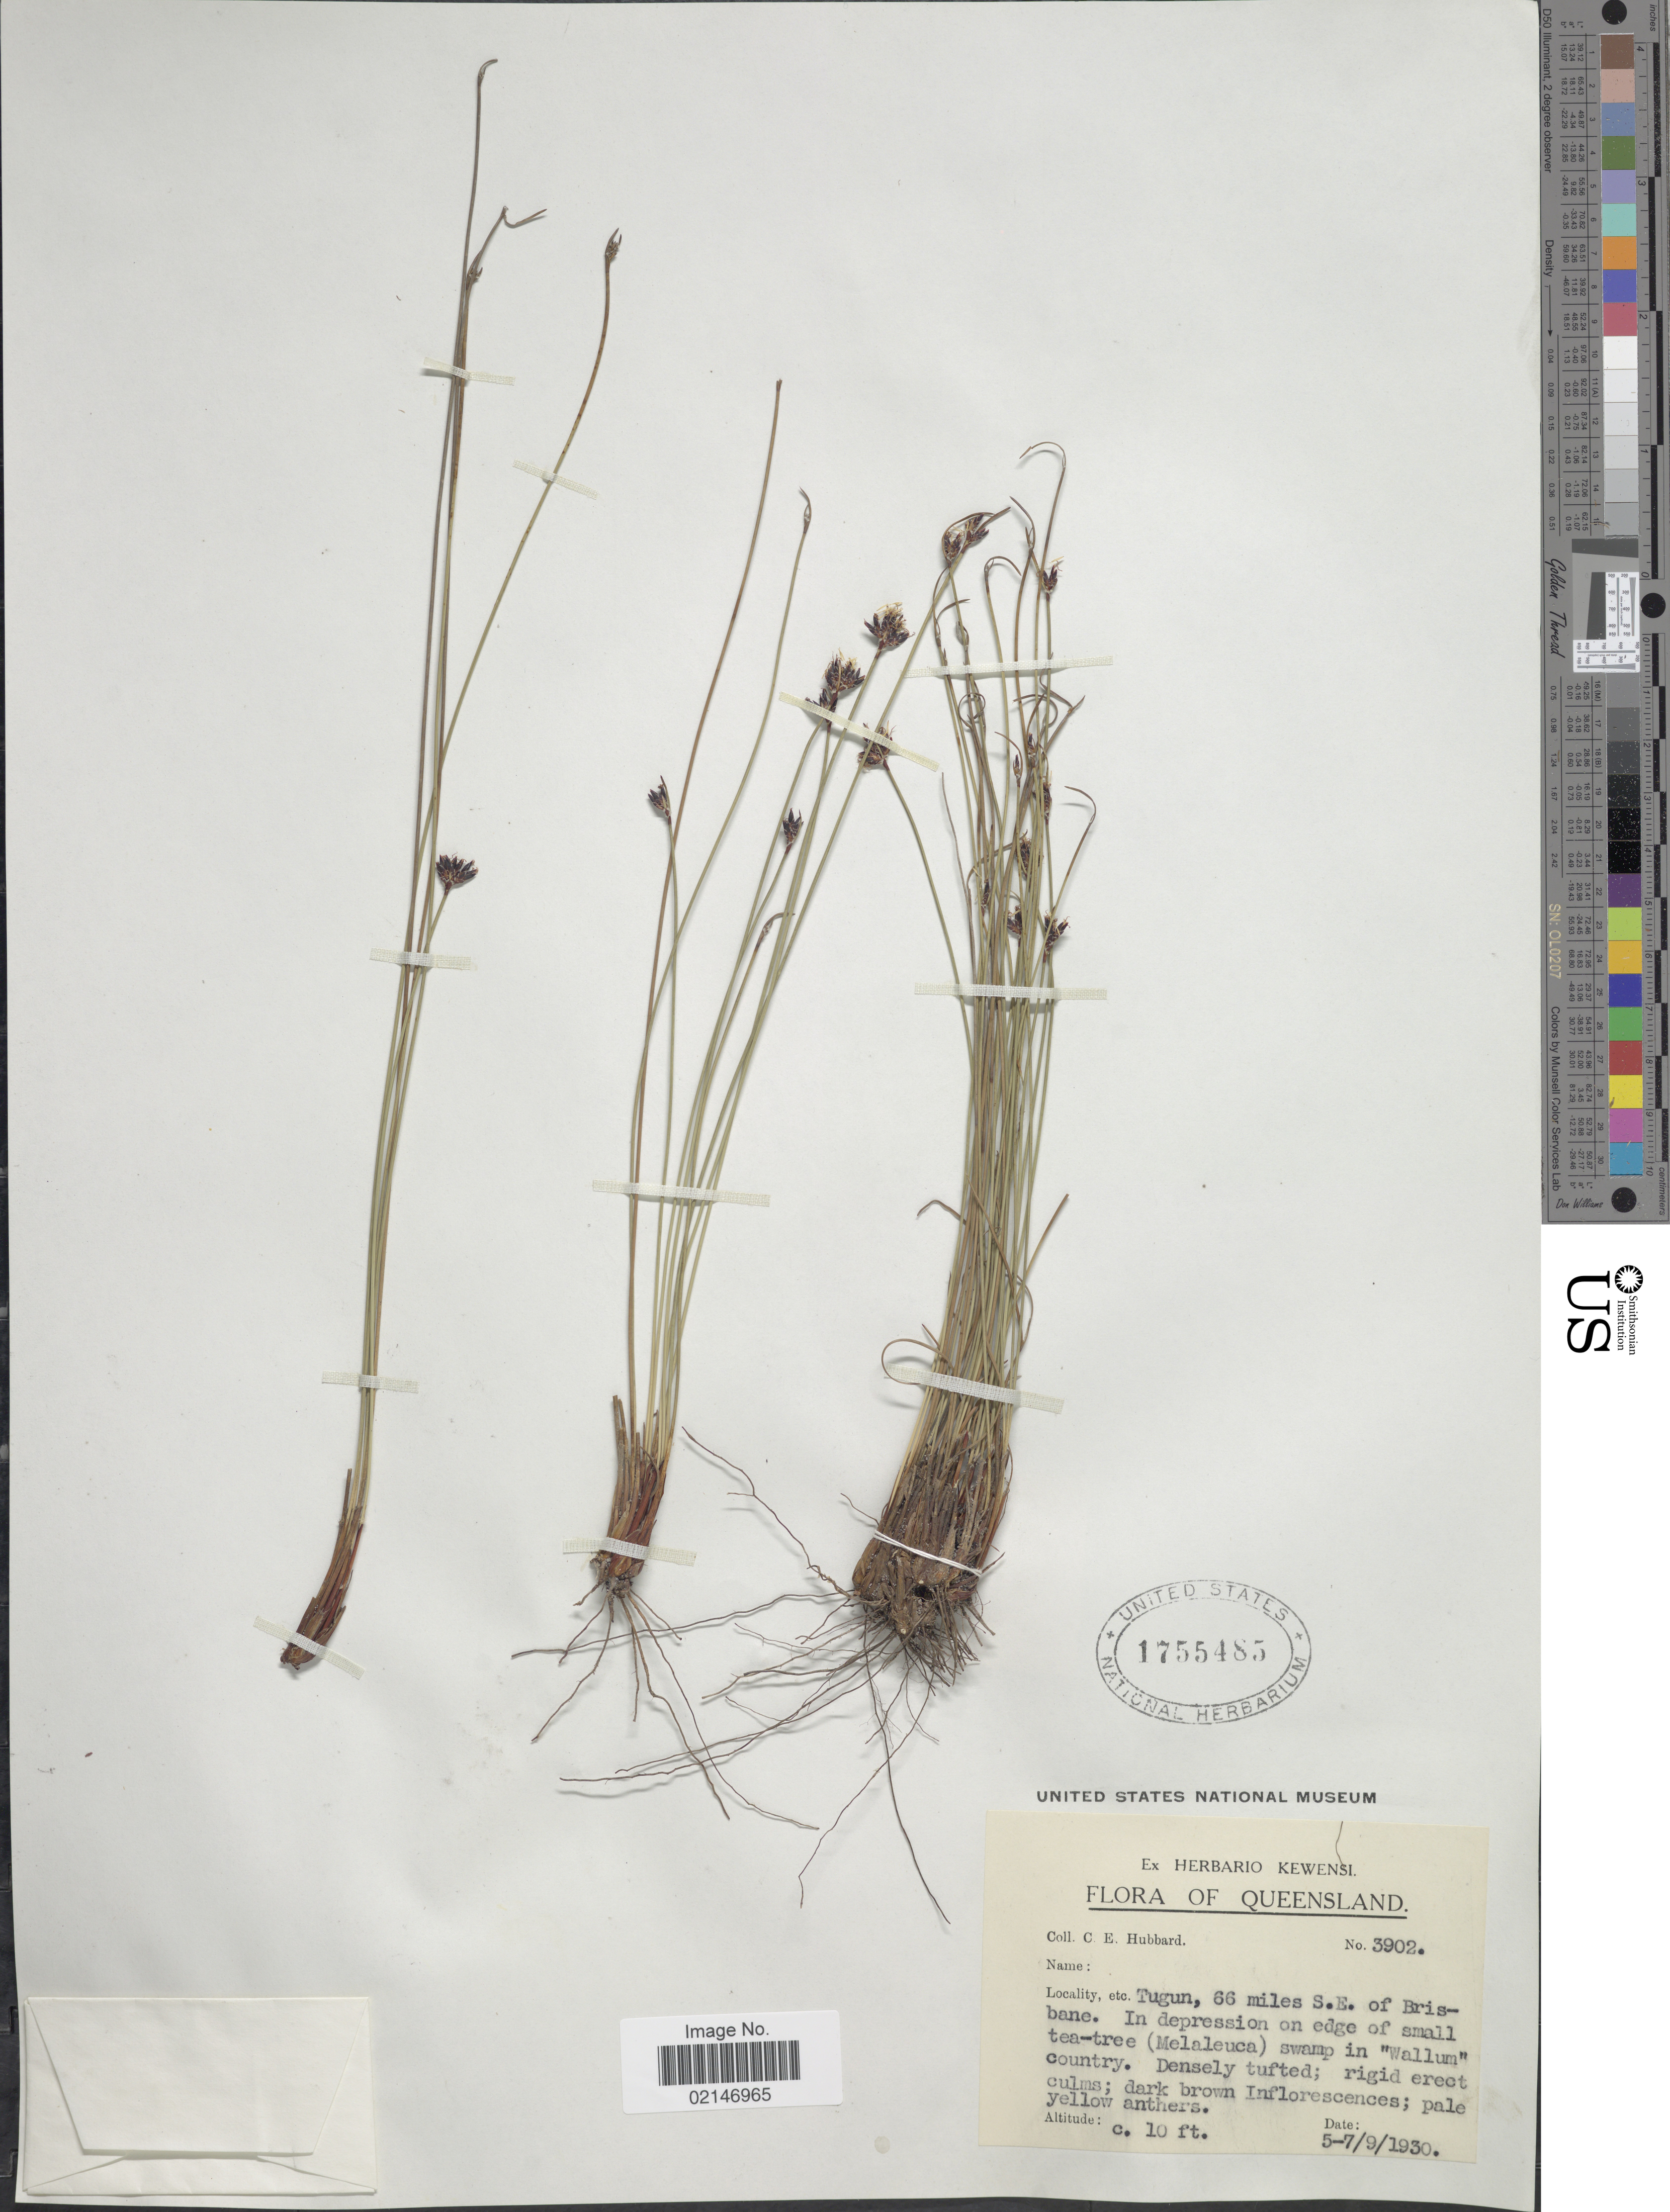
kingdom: Plantae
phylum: Tracheophyta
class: Liliopsida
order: Poales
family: Cyperaceae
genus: Schoenus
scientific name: Schoenus ericetorum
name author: R. Br.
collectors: C. E. Hubbard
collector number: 3902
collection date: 1930-09-05/1930-09-07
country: Australia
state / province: Queensland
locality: Tugun, 66 miles S.E. of Brisbane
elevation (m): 3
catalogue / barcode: US 1755485